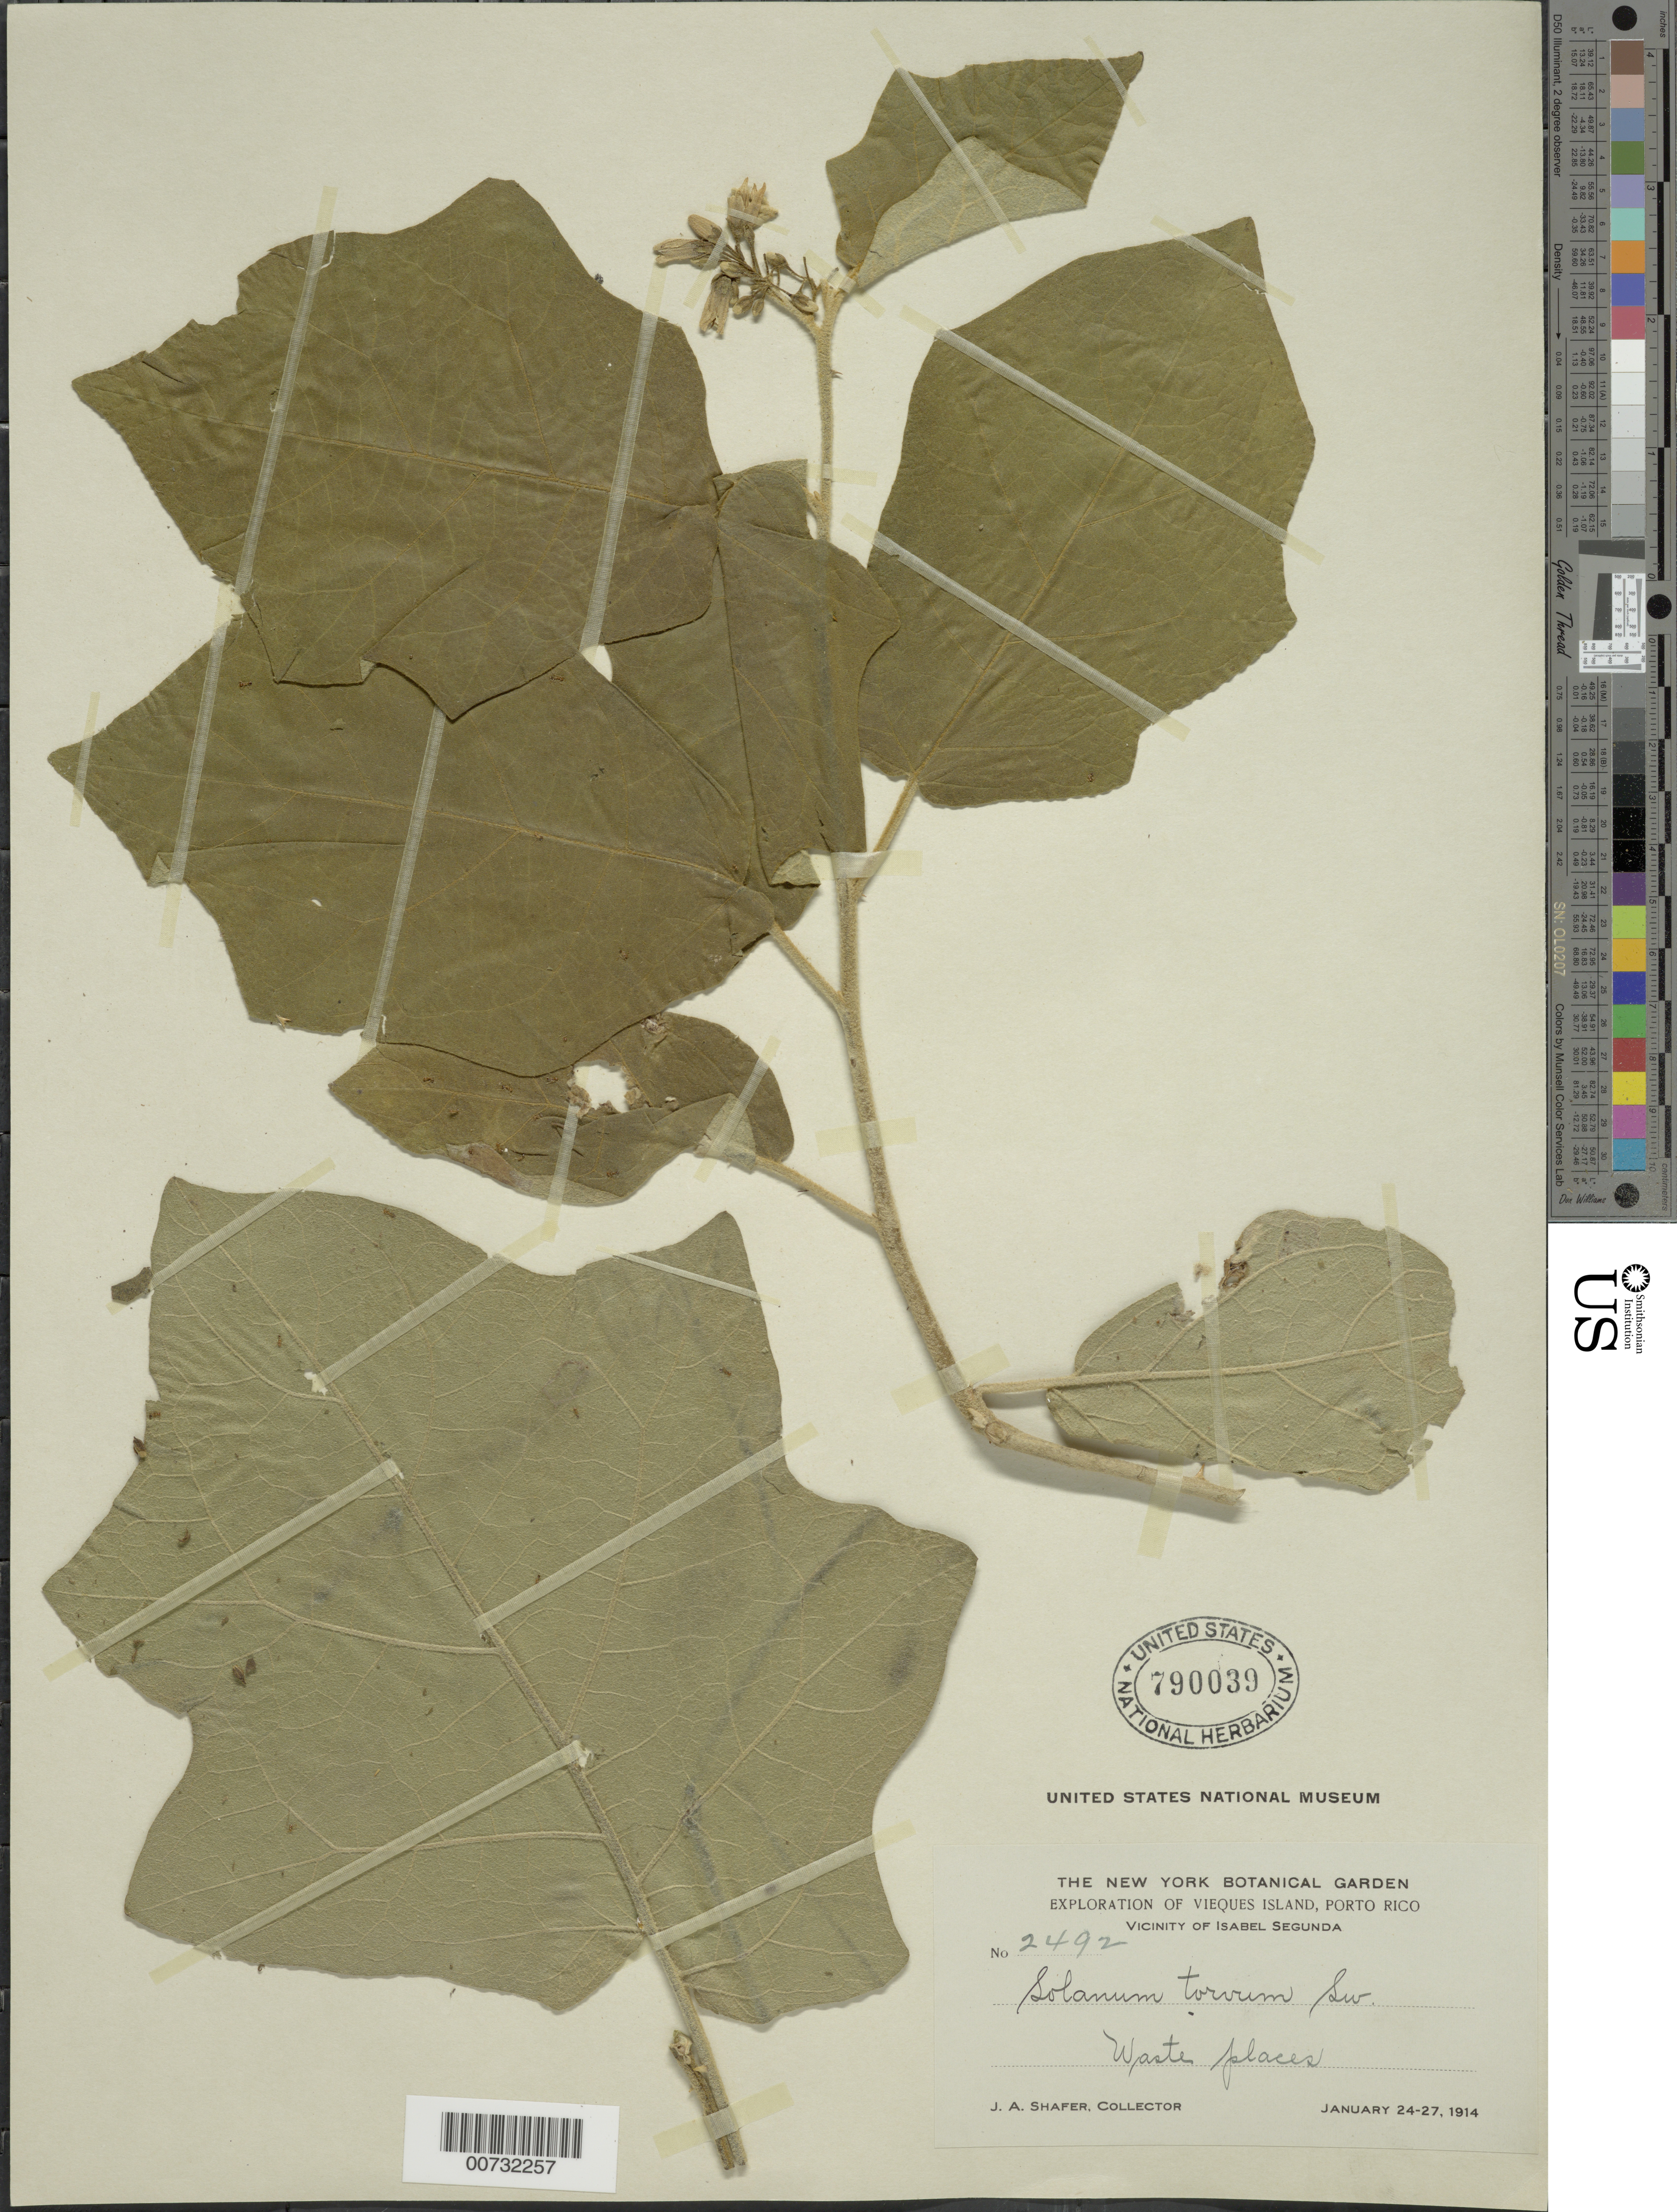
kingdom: Plantae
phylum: Tracheophyta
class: Magnoliopsida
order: Solanales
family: Solanaceae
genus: Solanum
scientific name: Solanum torvum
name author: Sw.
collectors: J. A. Shafer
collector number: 2492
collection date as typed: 24 Jan 1914 to 27 Jan 1914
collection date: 1914-01-24/1914-01-27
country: Puerto Rico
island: Vieques I.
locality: Isabel Segunda, vic of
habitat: Waste places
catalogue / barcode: US 790039